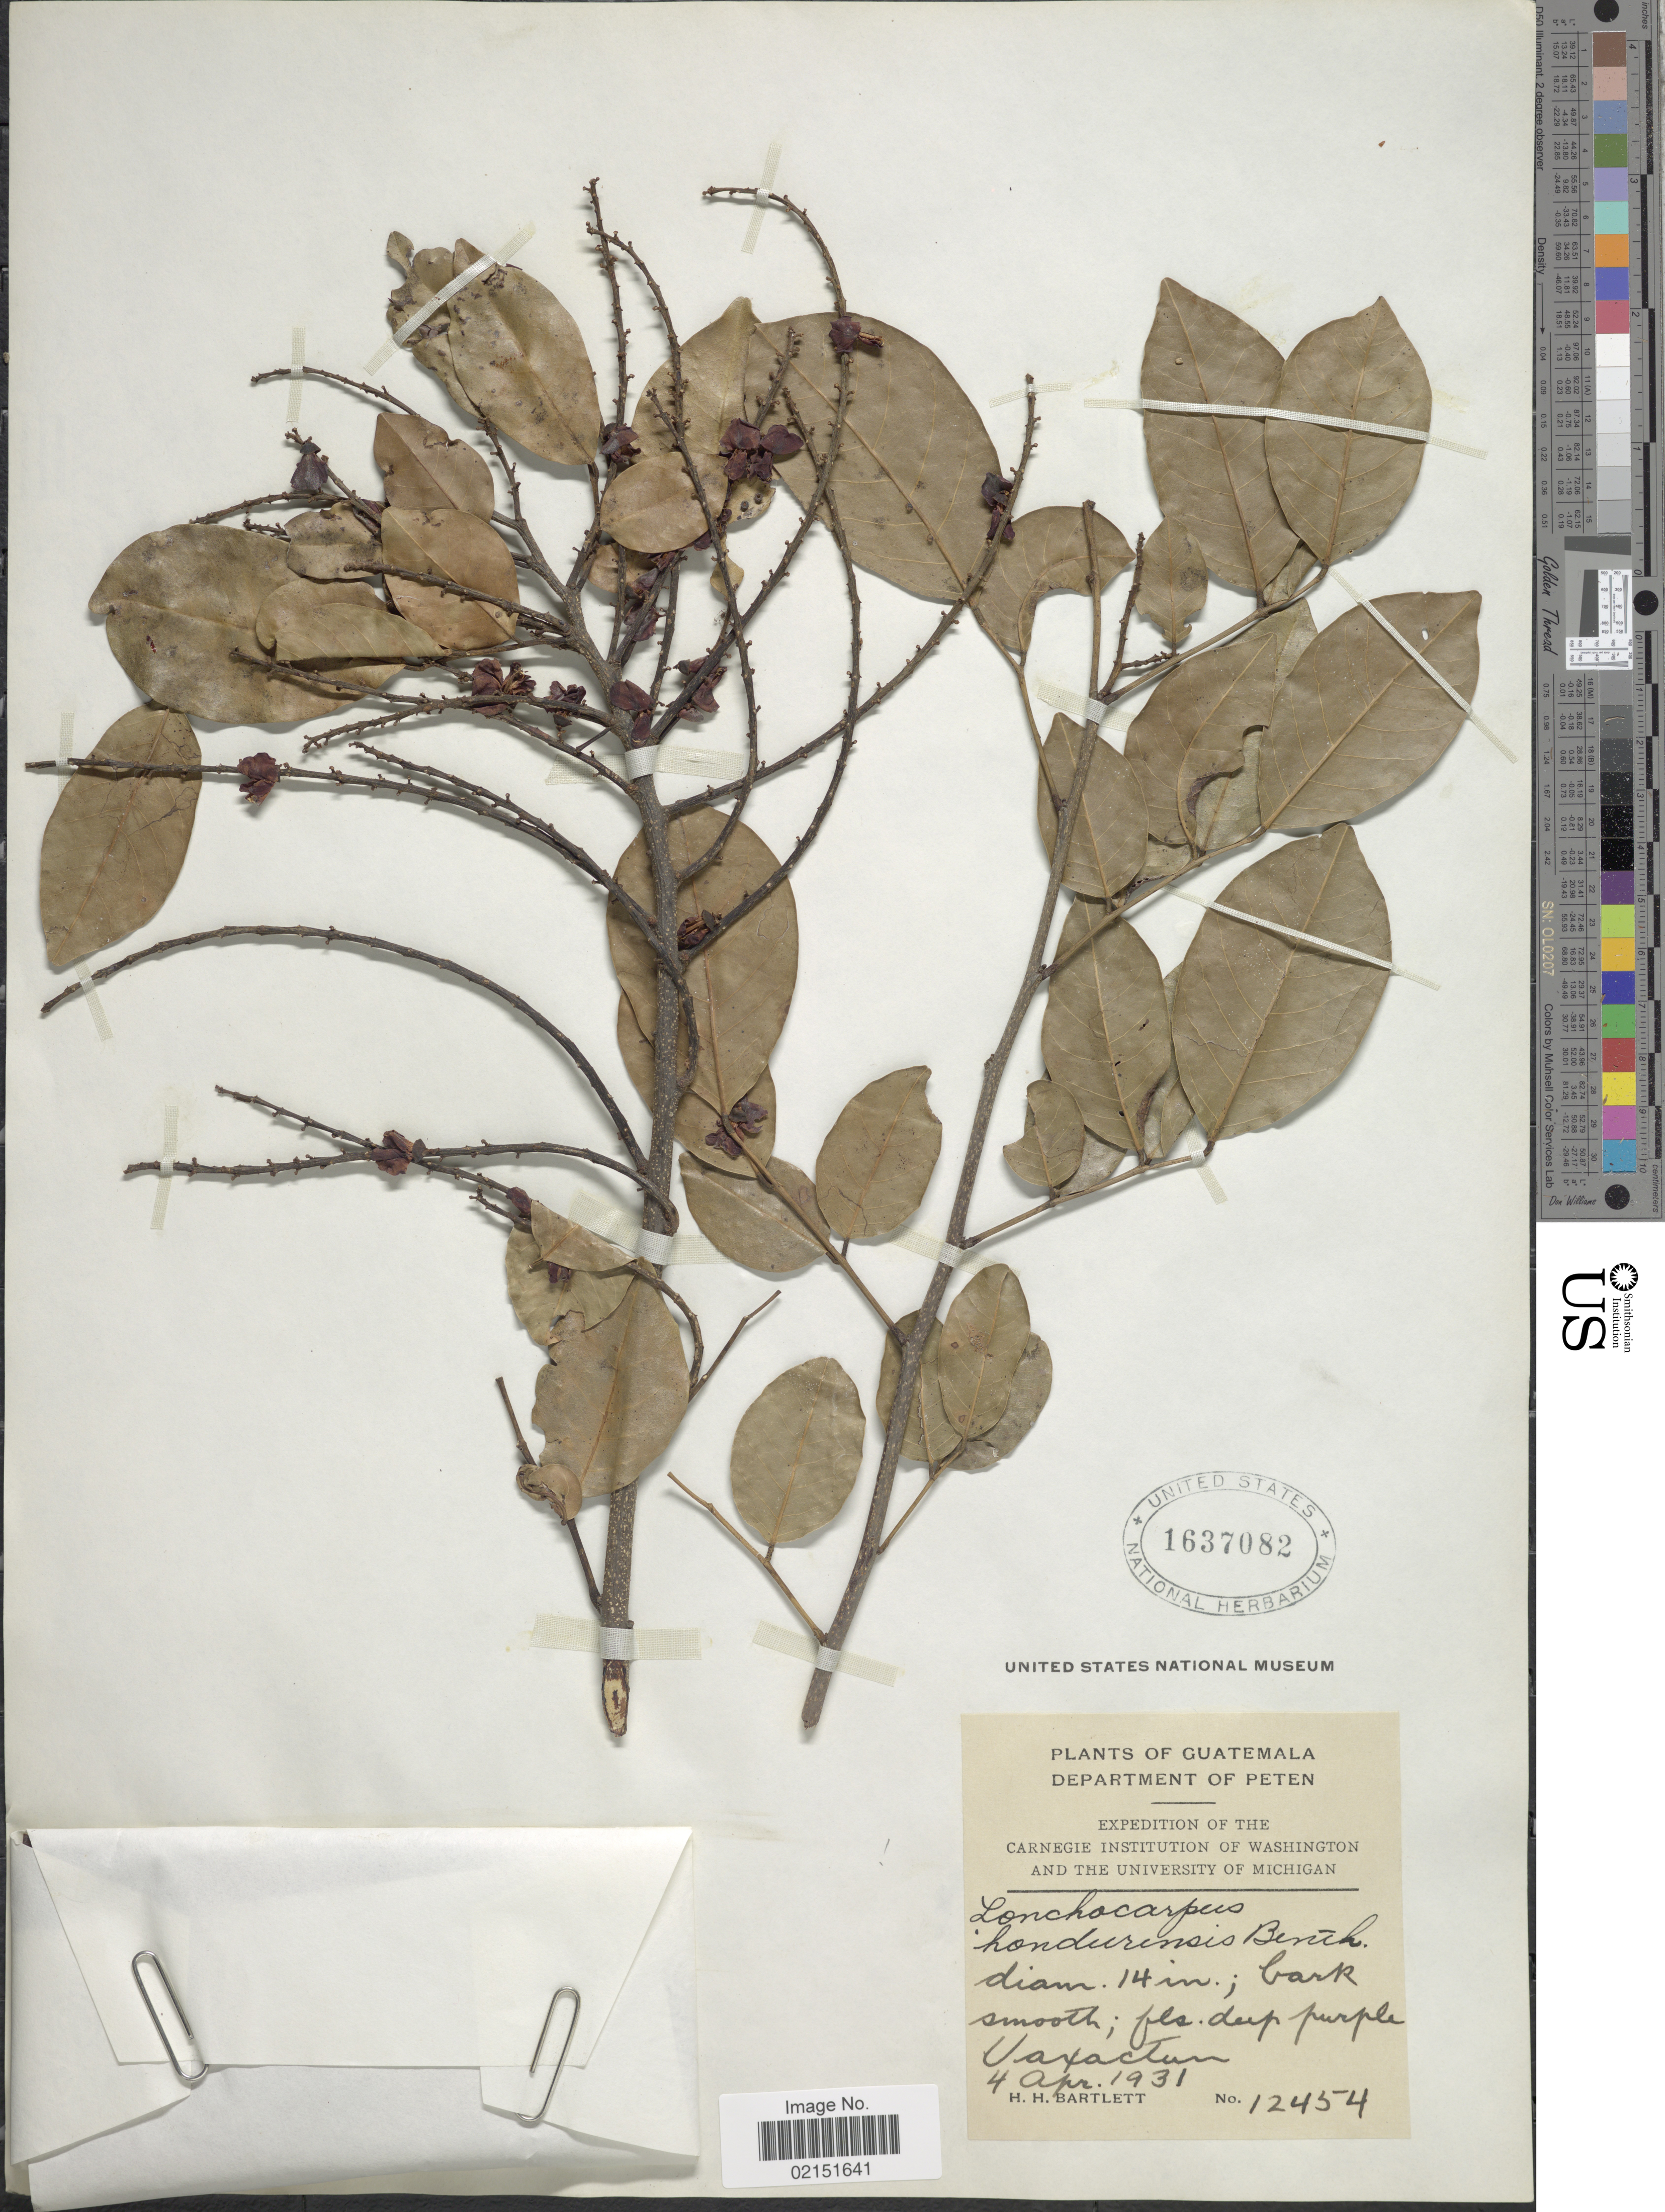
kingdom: Plantae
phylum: Tracheophyta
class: Magnoliopsida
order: Fabales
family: Fabaceae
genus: Lonchocarpus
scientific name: Lonchocarpus hondurensis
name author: Benth.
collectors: H. H. Bartlett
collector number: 12454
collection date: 1931-04-04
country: Guatemala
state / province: El Petén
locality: Department of Peten. Uaxactun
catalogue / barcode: US 1637082